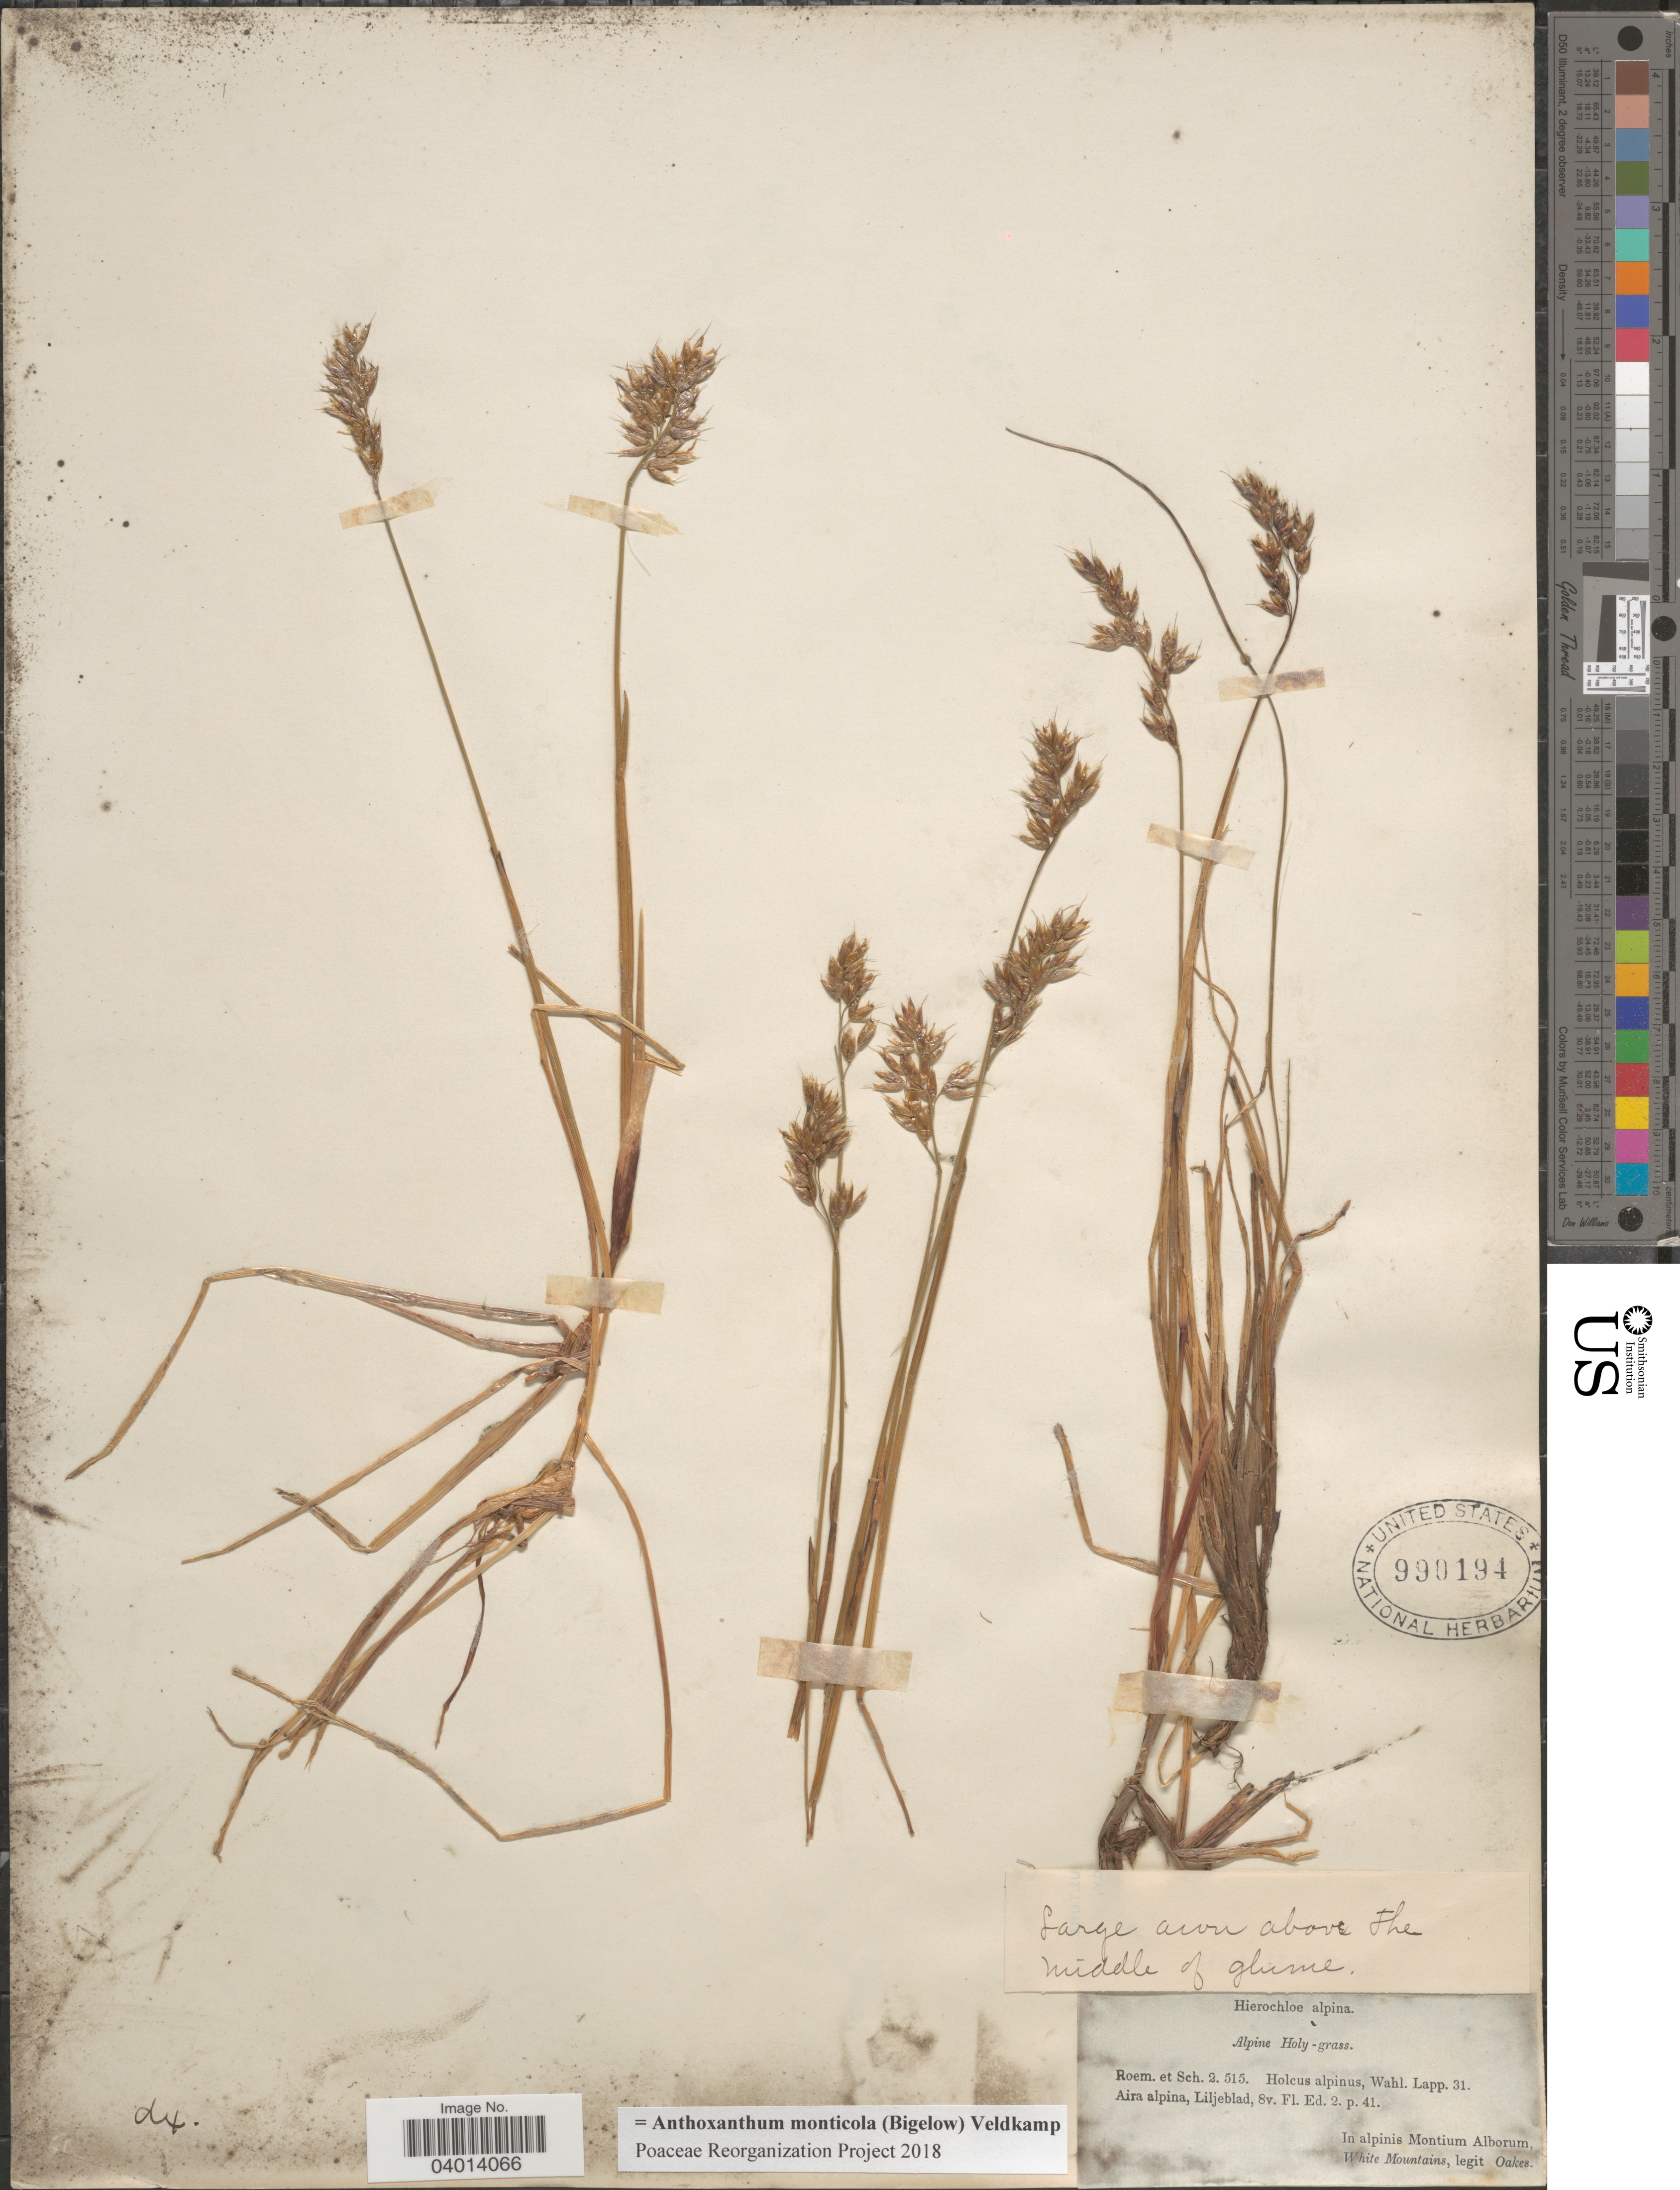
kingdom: Plantae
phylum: Tracheophyta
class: Liliopsida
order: Poales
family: Poaceae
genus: Anthoxanthum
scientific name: Anthoxanthum monticola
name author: (Bigelow) Veldkamp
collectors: -. Oakes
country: United States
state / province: New Hampshire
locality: In alpinis Montium Alborum, White Mountains.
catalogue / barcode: US 990194